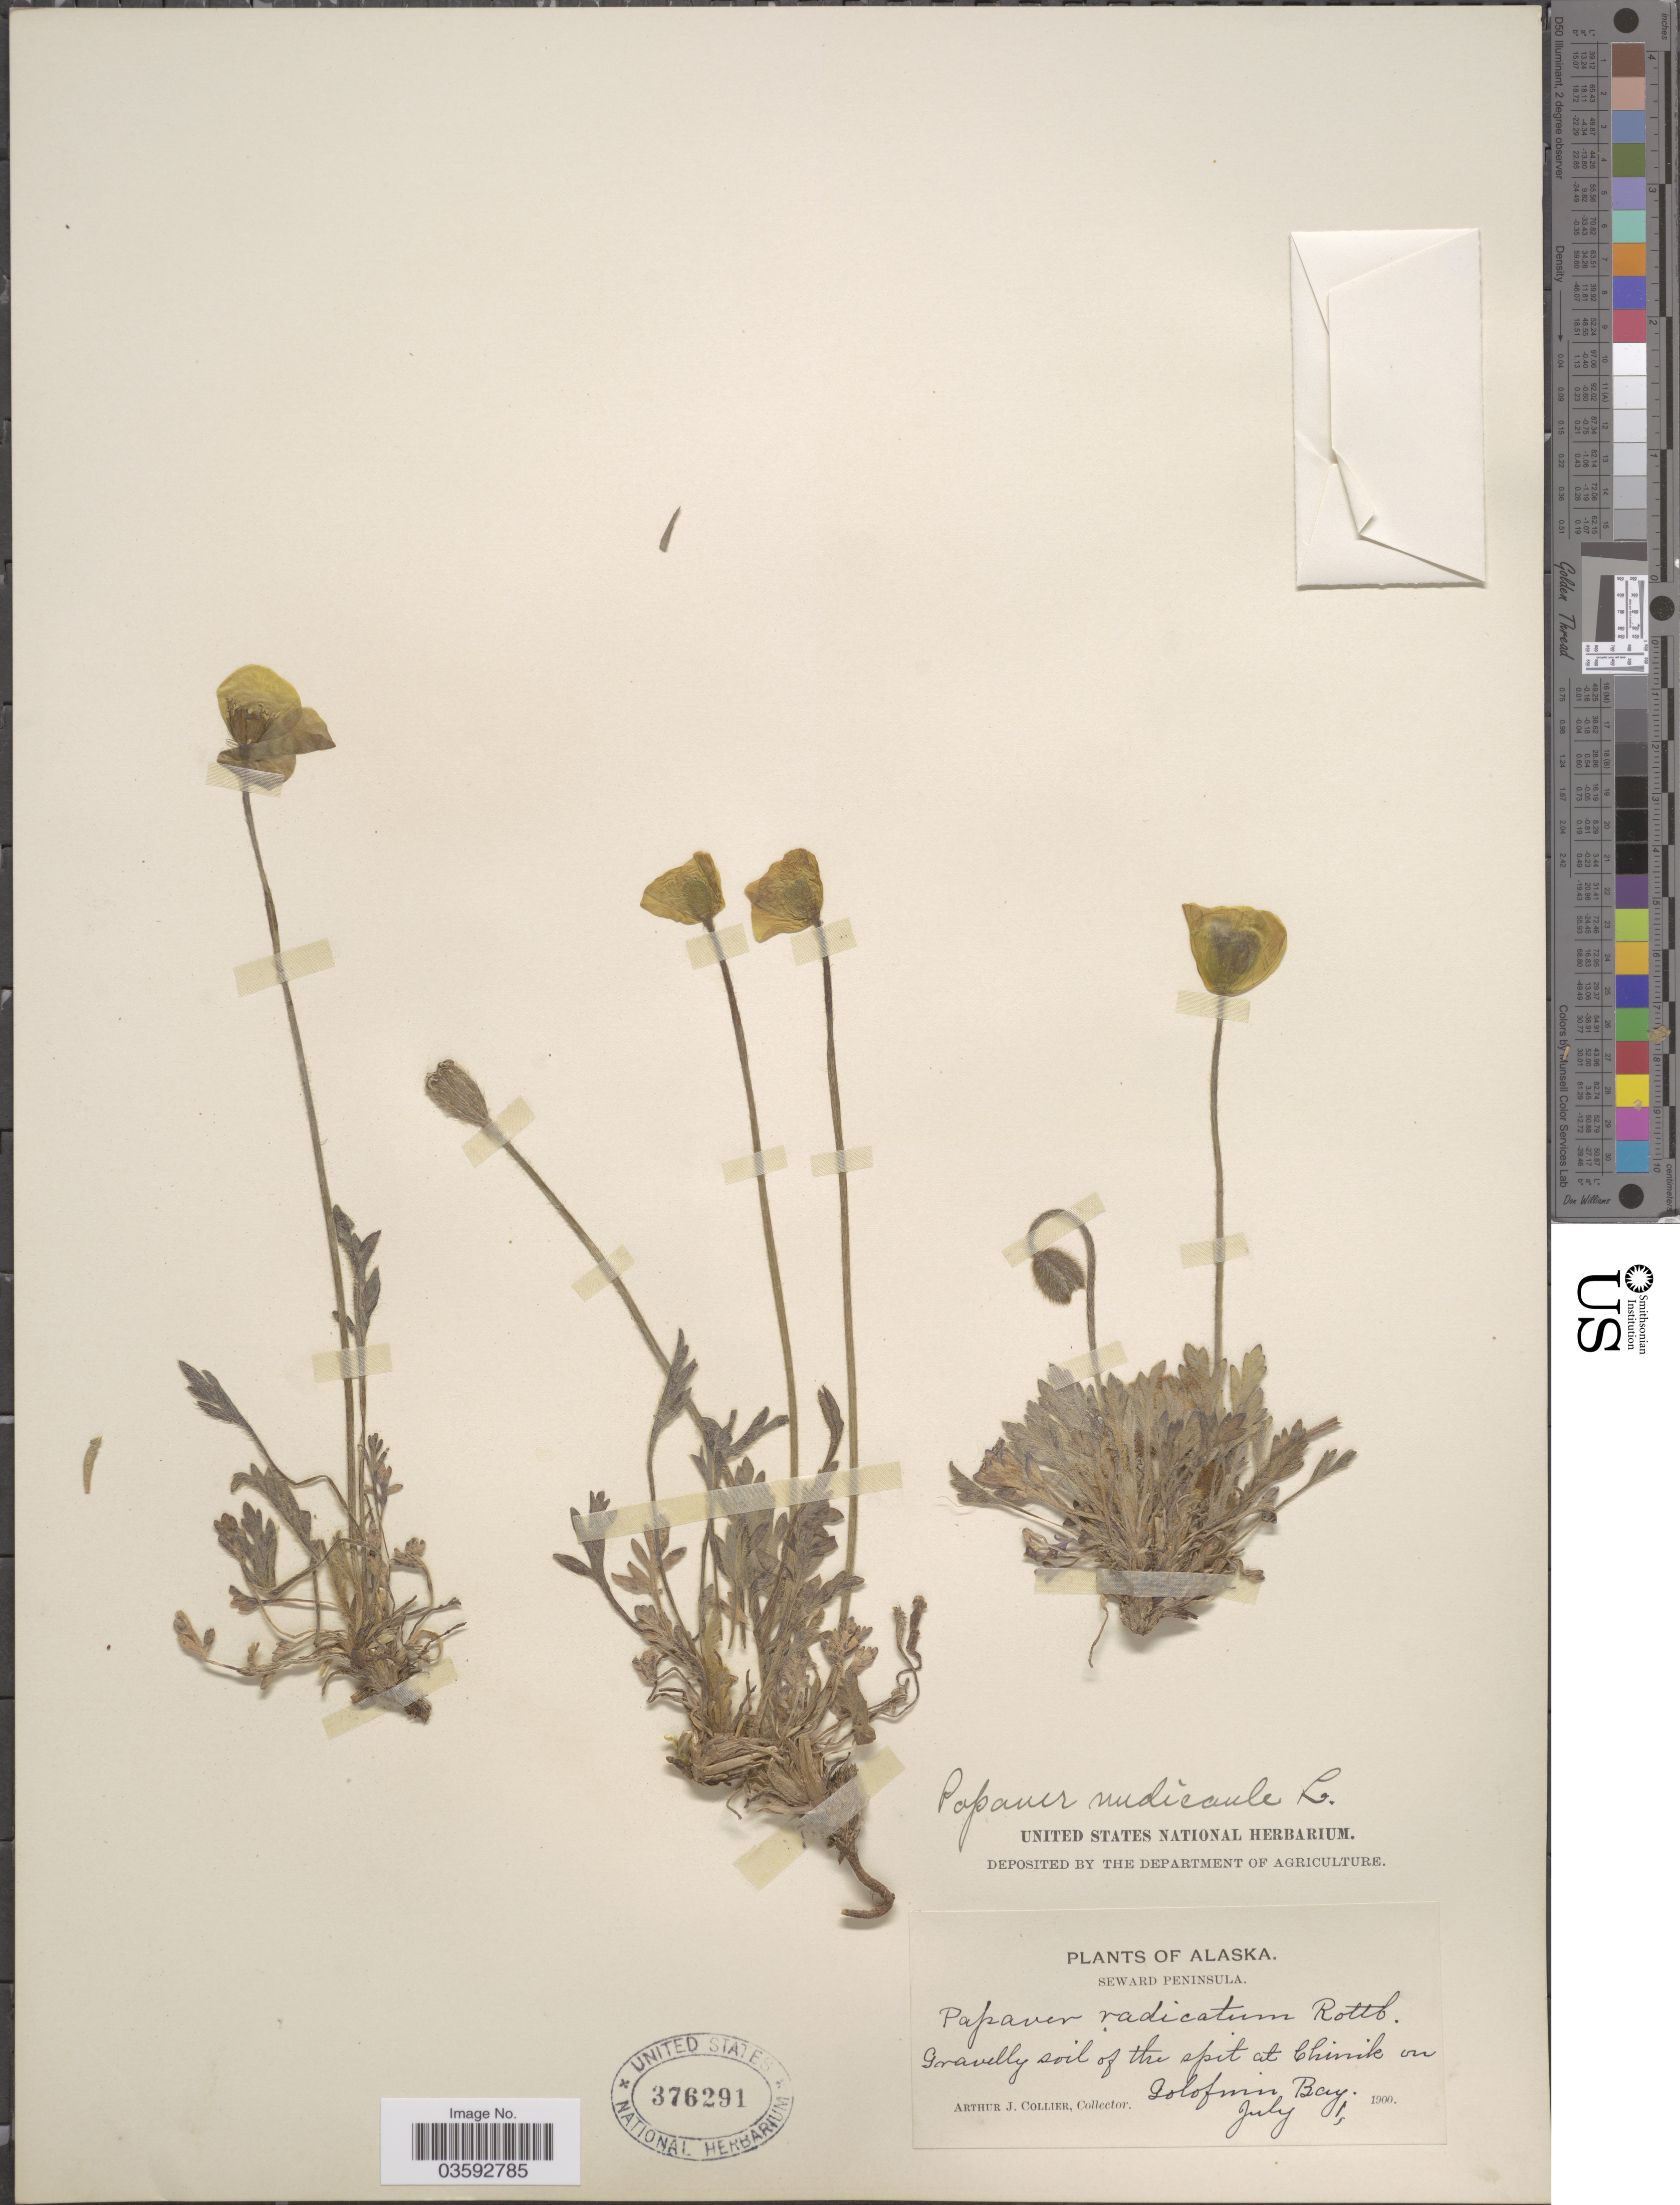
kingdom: Plantae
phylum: Tracheophyta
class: Magnoliopsida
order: Ranunculales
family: Papaveraceae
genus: Papaver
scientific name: Papaver nudicaule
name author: L.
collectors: A. Collier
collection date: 1900-07-01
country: United States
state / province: Alaska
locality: Seward Peninsula. Gravelly soil of the spit at Chinik on Golofnin Bay.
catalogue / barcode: US 376291